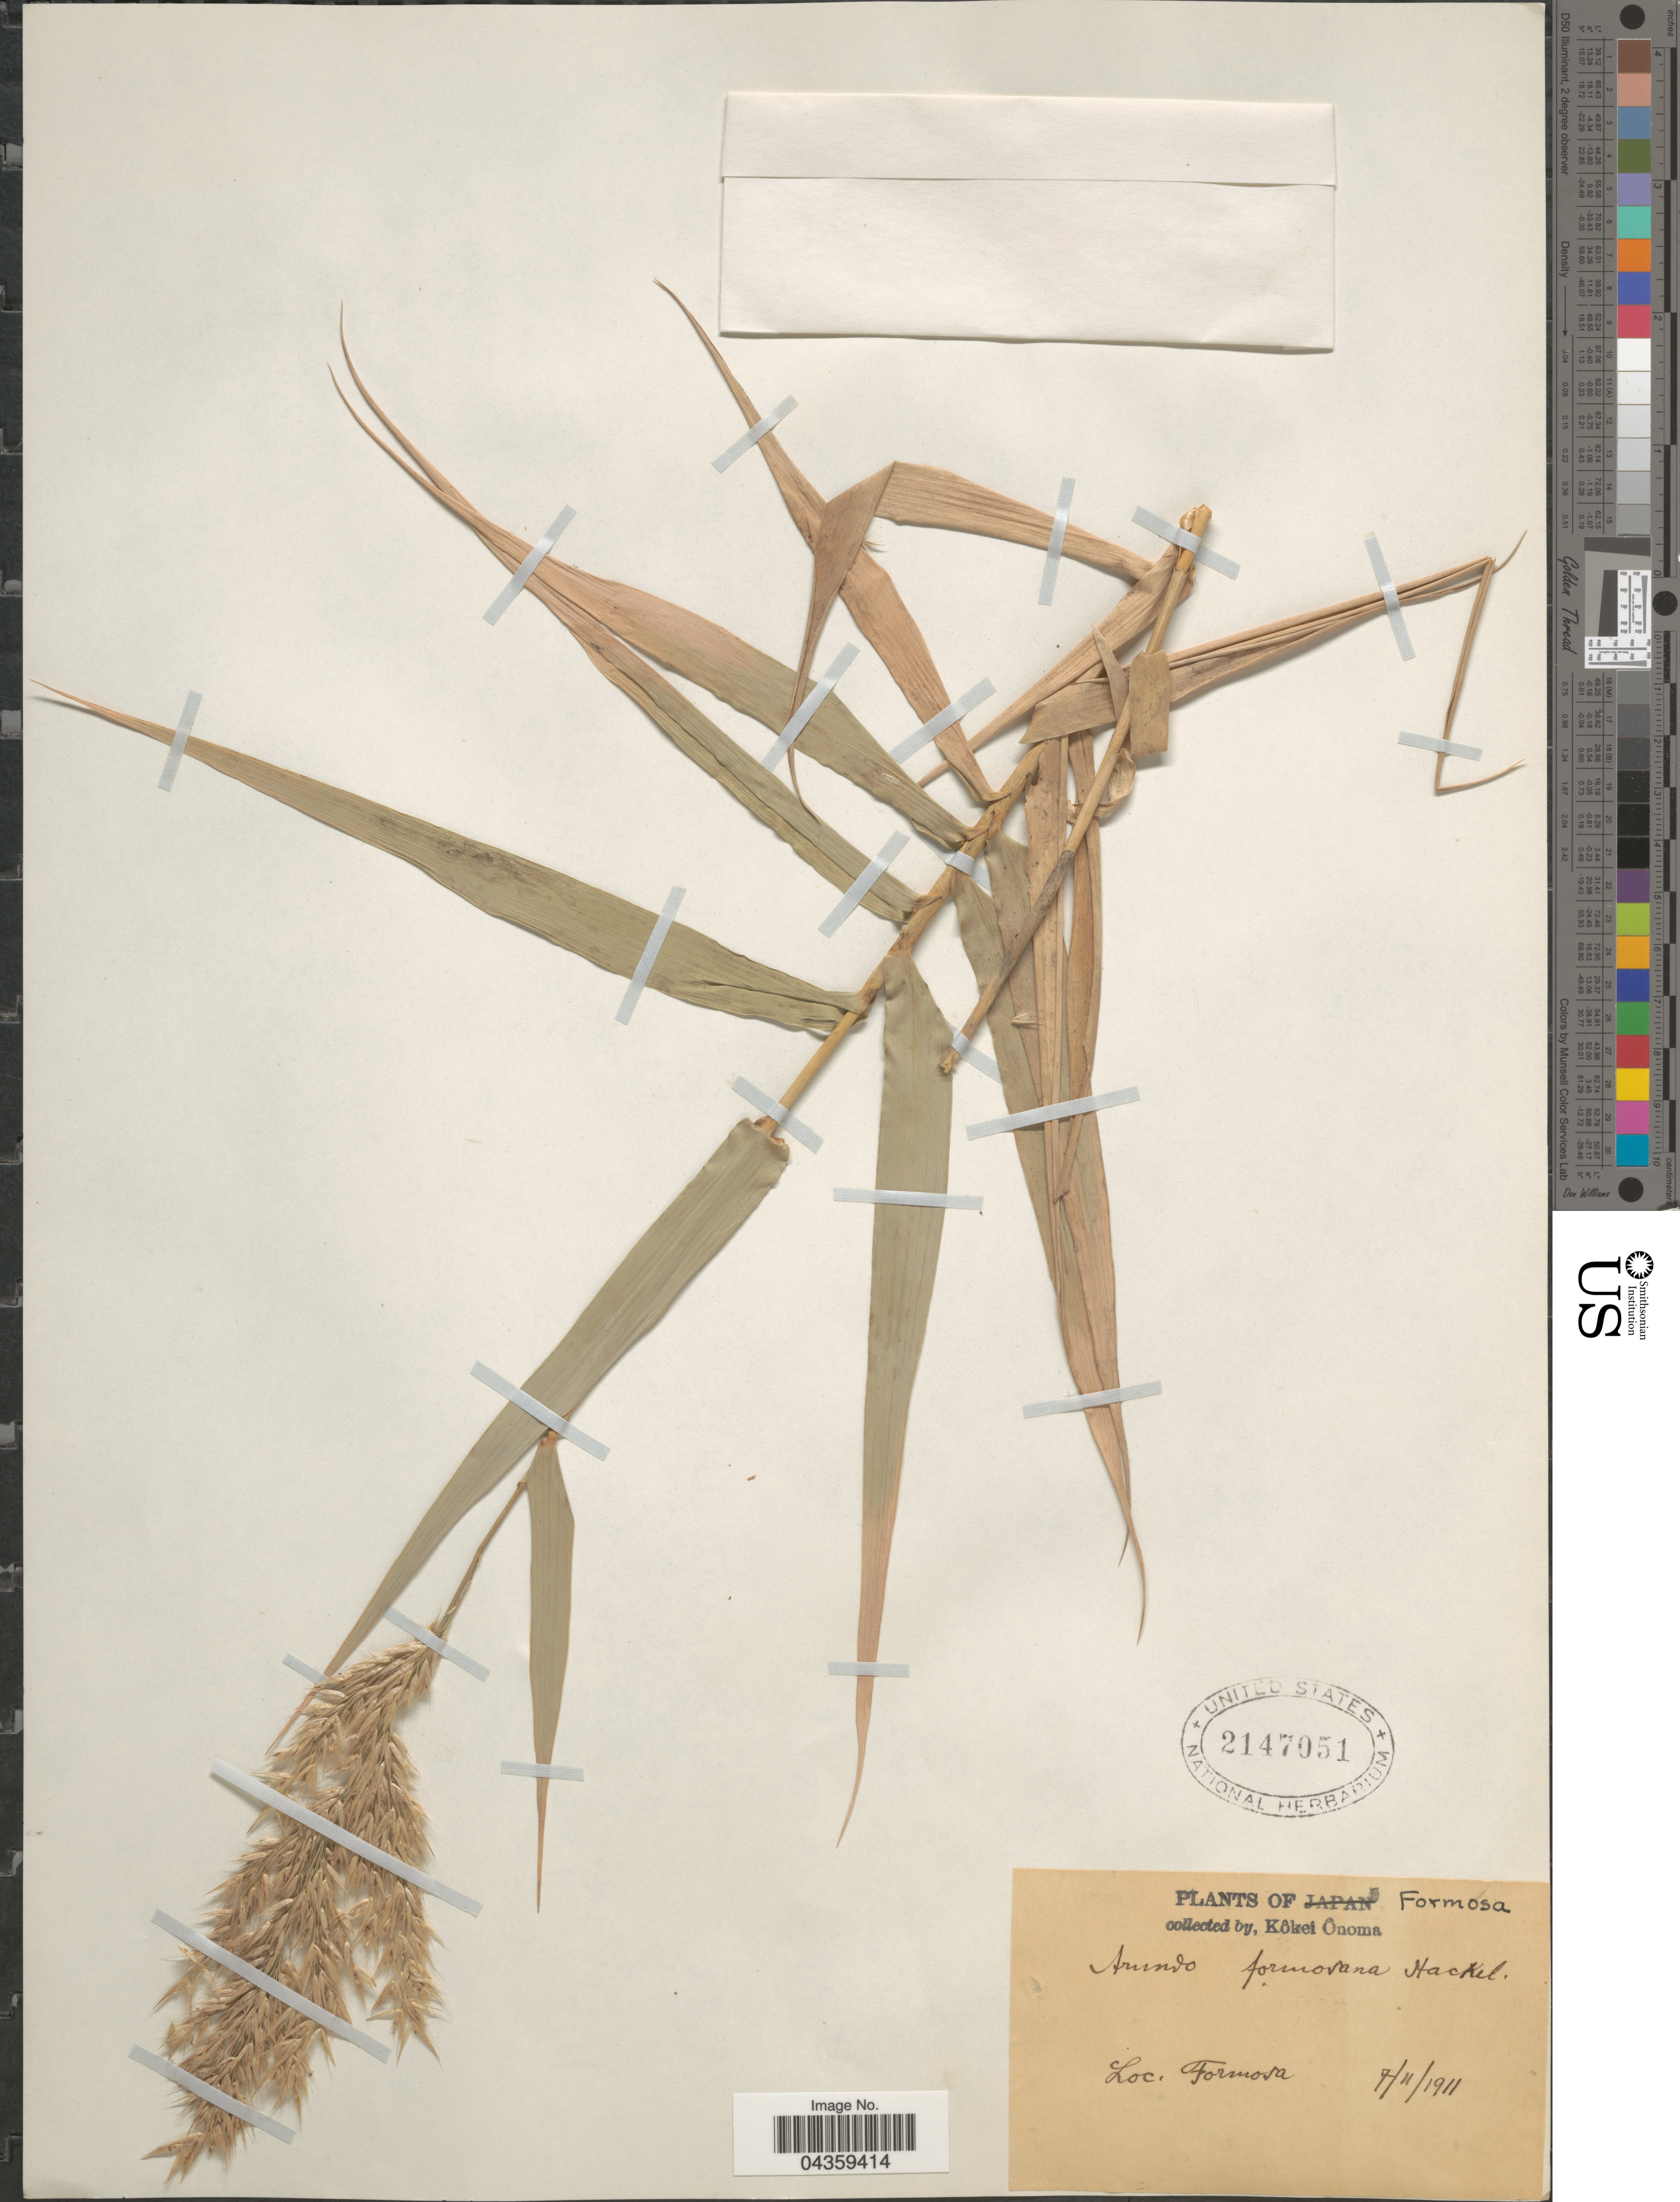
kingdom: Plantae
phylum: Tracheophyta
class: Liliopsida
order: Poales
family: Poaceae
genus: Arundo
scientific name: Arundo formosana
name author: Hack.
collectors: K. Onoma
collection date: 1911-11-07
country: Taiwan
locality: Formosa.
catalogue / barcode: US 2147051